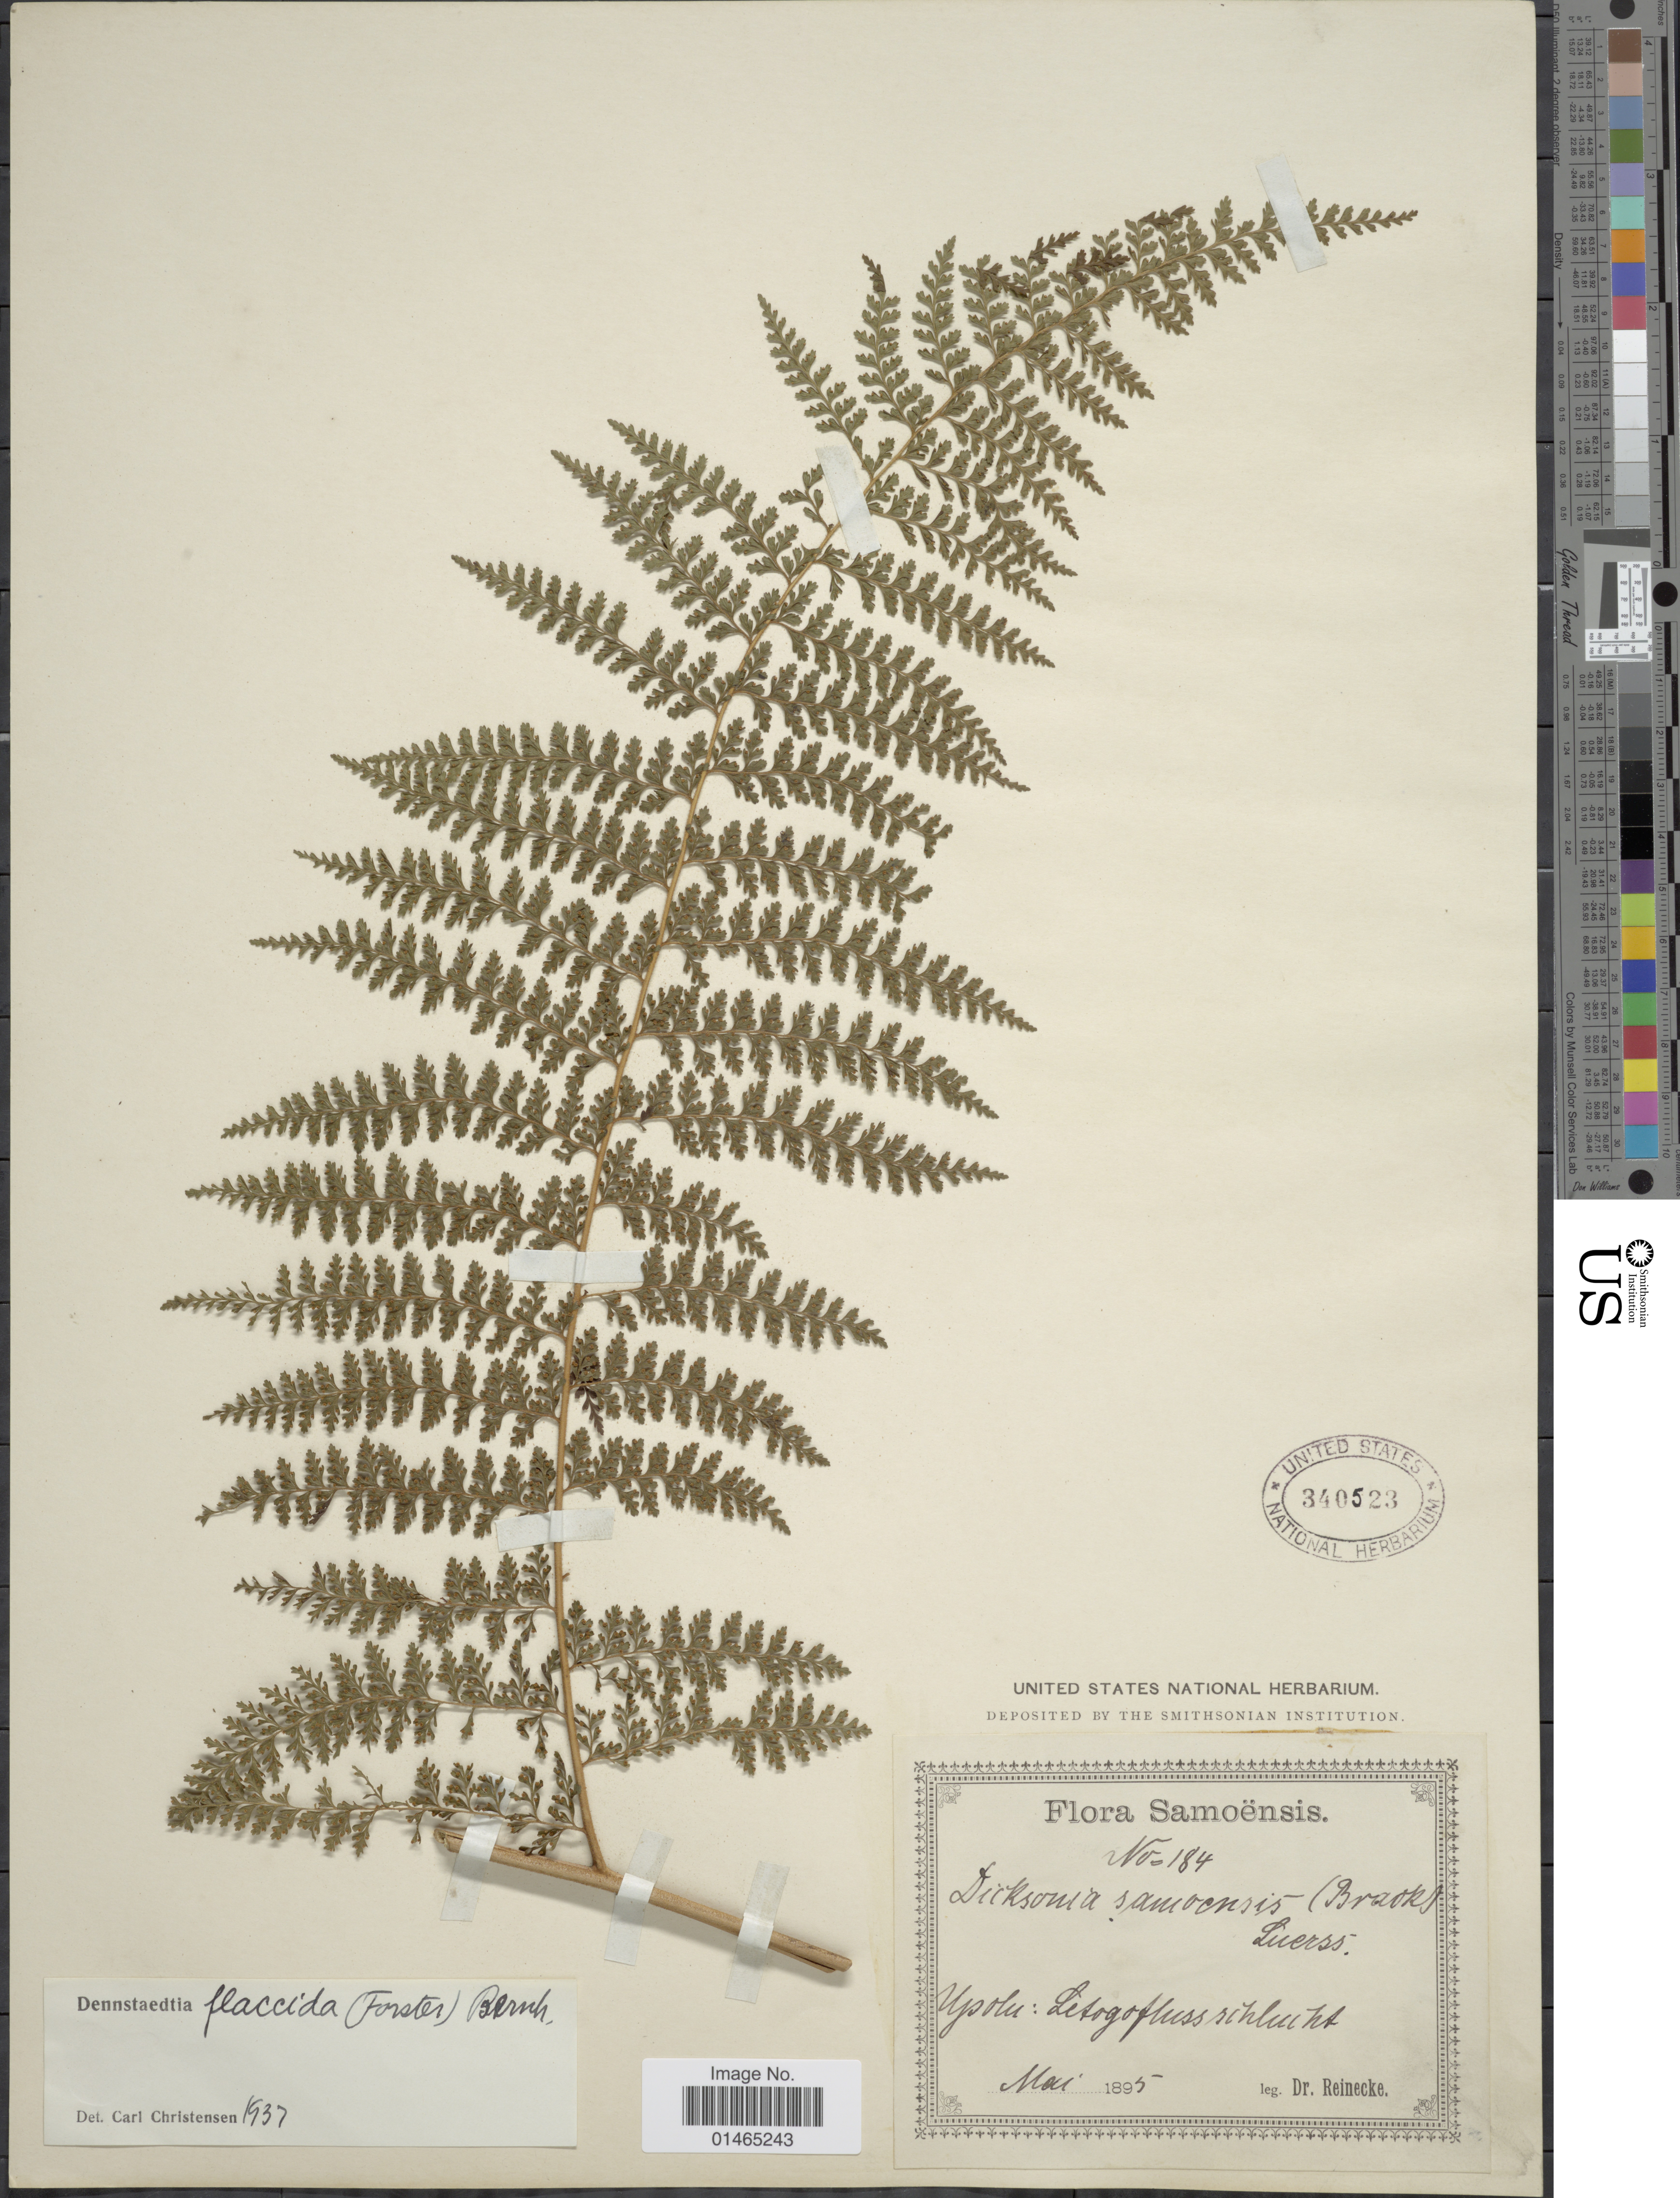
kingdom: Plantae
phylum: Tracheophyta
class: Polypodiopsida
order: Polypodiales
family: Dennstaedtiaceae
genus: Dennstaedtia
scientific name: Dennstaedtia flaccida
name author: (G. Forst.) Bernh.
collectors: -- Reinecke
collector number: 184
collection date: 1895-05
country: Samoa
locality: Upolu: Letogo fluss schlucht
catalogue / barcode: US 340523